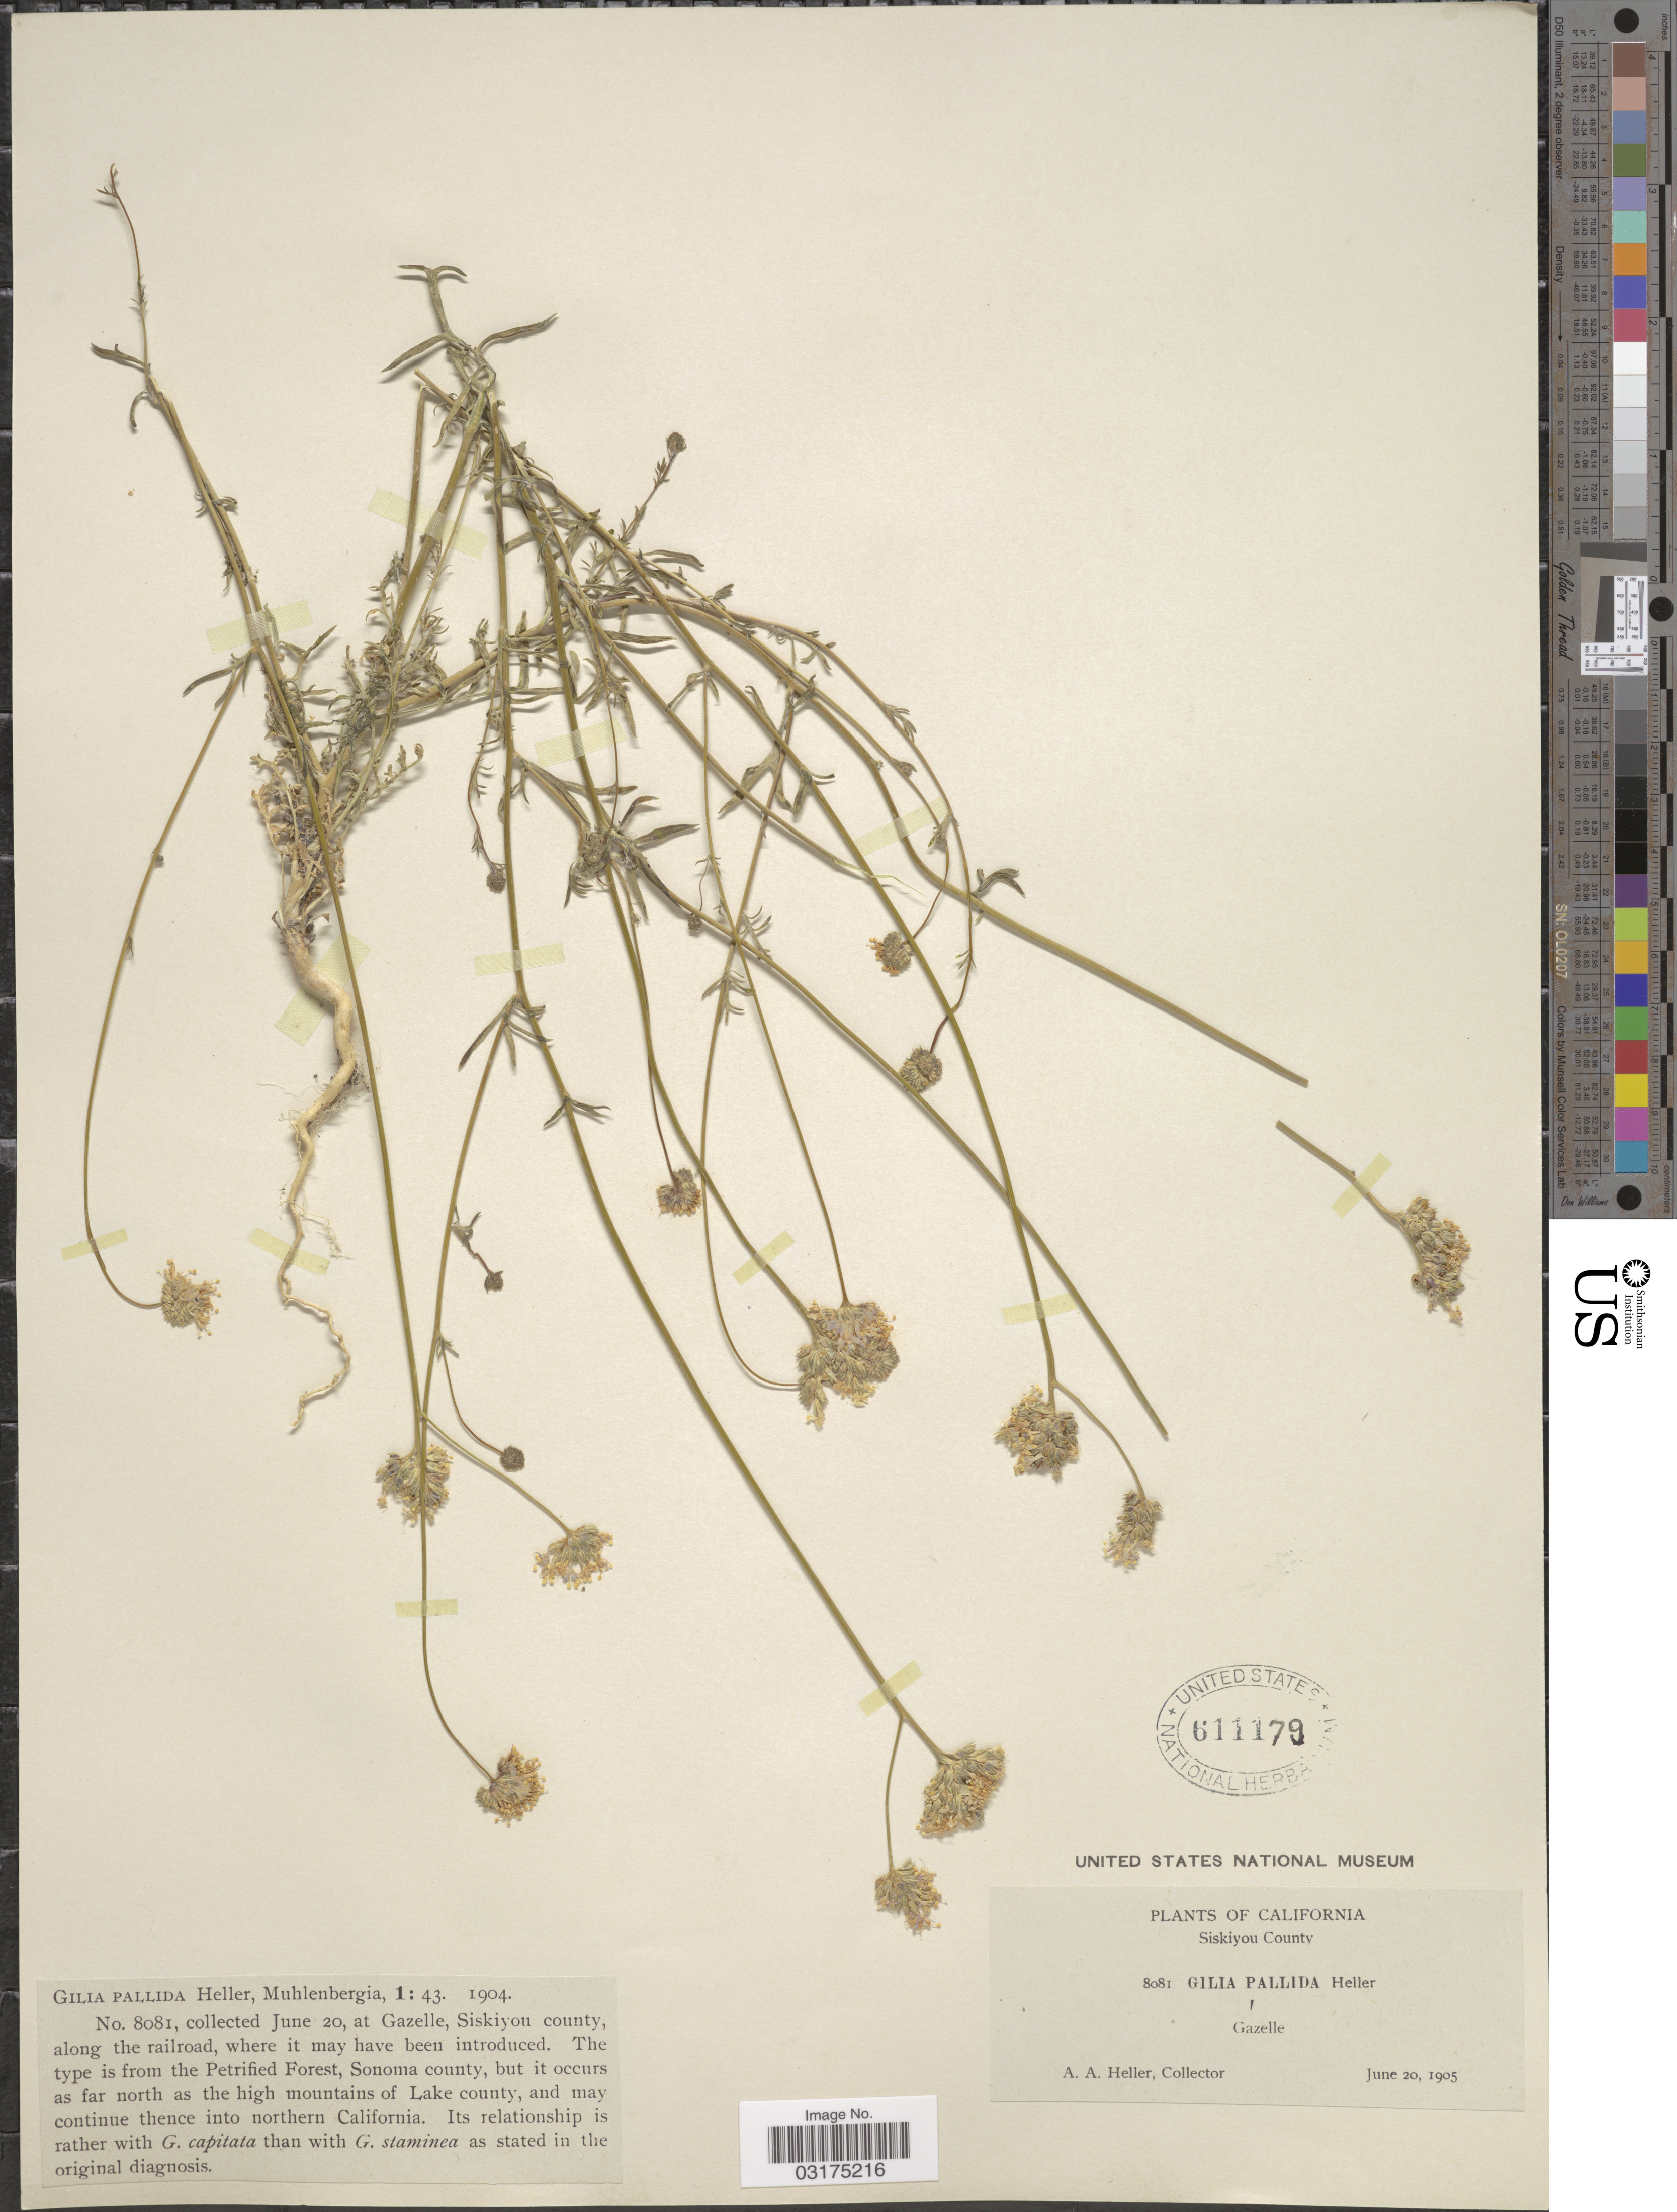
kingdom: Plantae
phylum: Tracheophyta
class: Magnoliopsida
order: Ericales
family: Polemoniaceae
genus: Gilia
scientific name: Gilia capitata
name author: Sims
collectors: A. A. Heller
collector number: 8081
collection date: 1905-06-20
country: United States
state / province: California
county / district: Siskiyou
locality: Gazelle, Siskiyou county, along the railroad, where it may have been introduced.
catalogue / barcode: US 611179